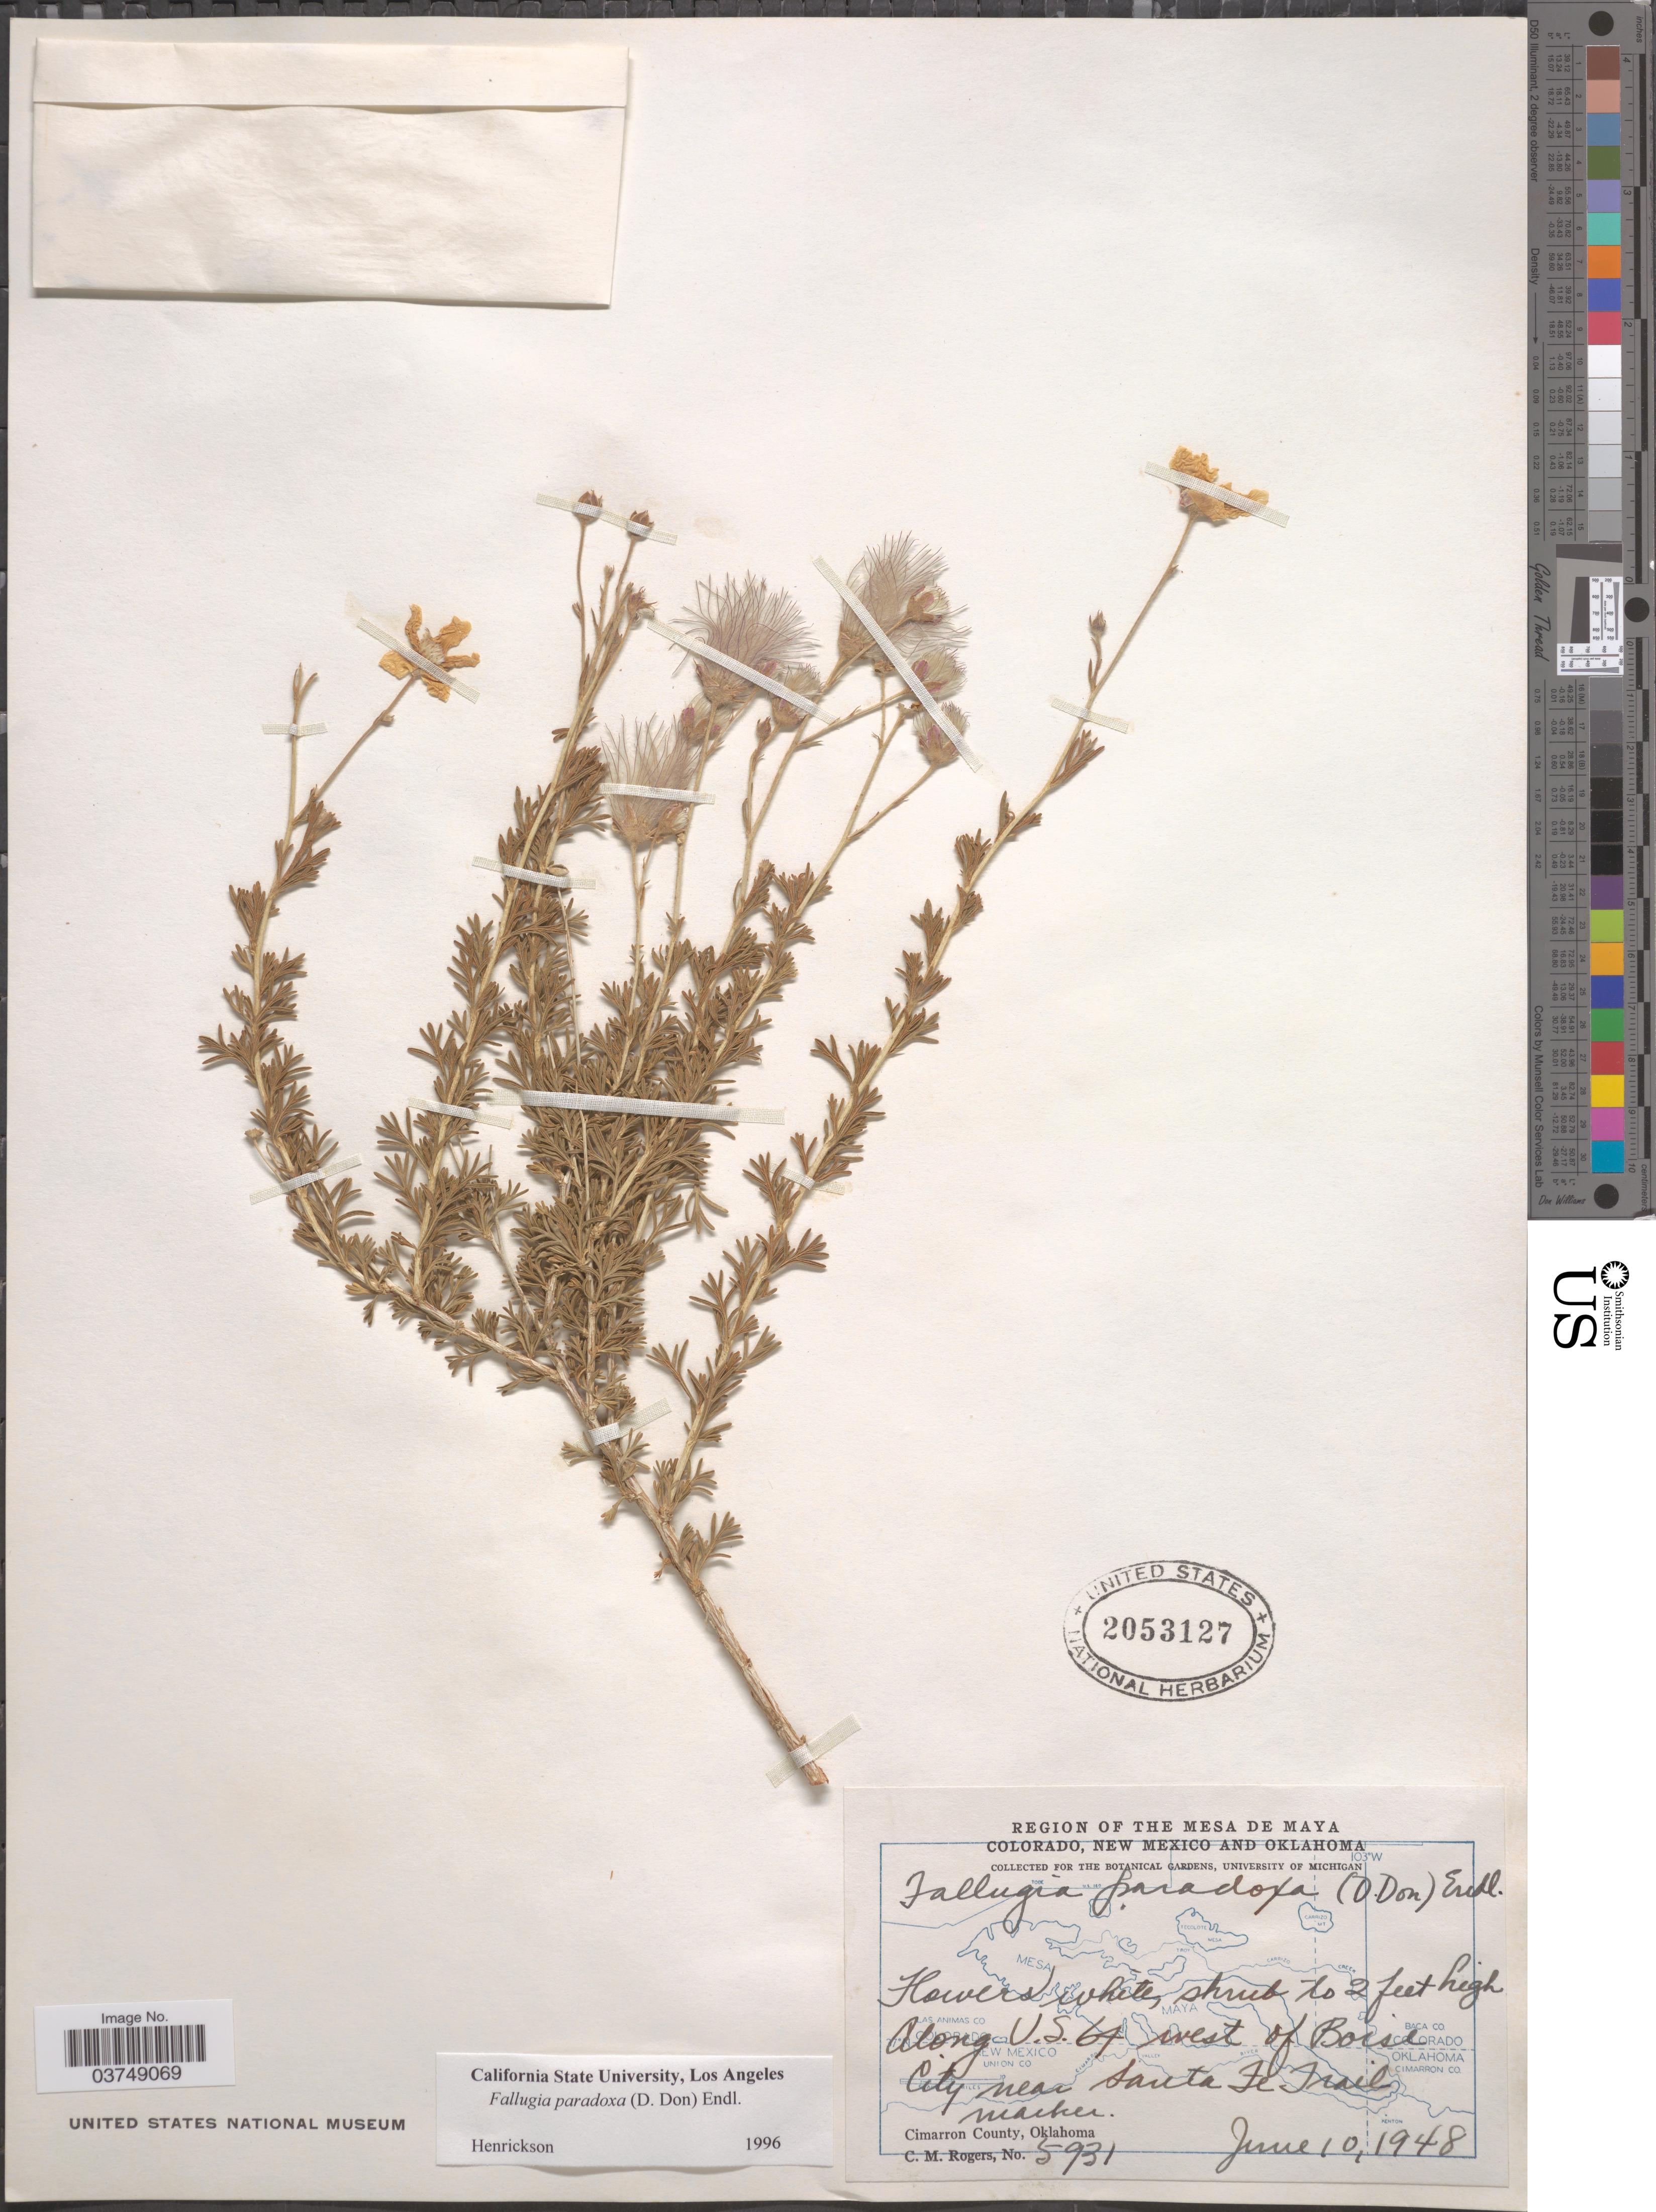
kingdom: Plantae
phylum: Tracheophyta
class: Magnoliopsida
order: Rosales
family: Rosaceae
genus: Fallugia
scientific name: Fallugia paradoxa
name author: (D. Don ex Tilloch & T. Taylor) Endl. ex Torr.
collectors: C. M. Rogers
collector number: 5931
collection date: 1948-06-10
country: United States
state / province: Oklahoma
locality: The Mesa de Maya Colorado. Along U.S. 64 west of Boise City near Santa Fe Trail marker. Cimarrron County.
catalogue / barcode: US 2053127